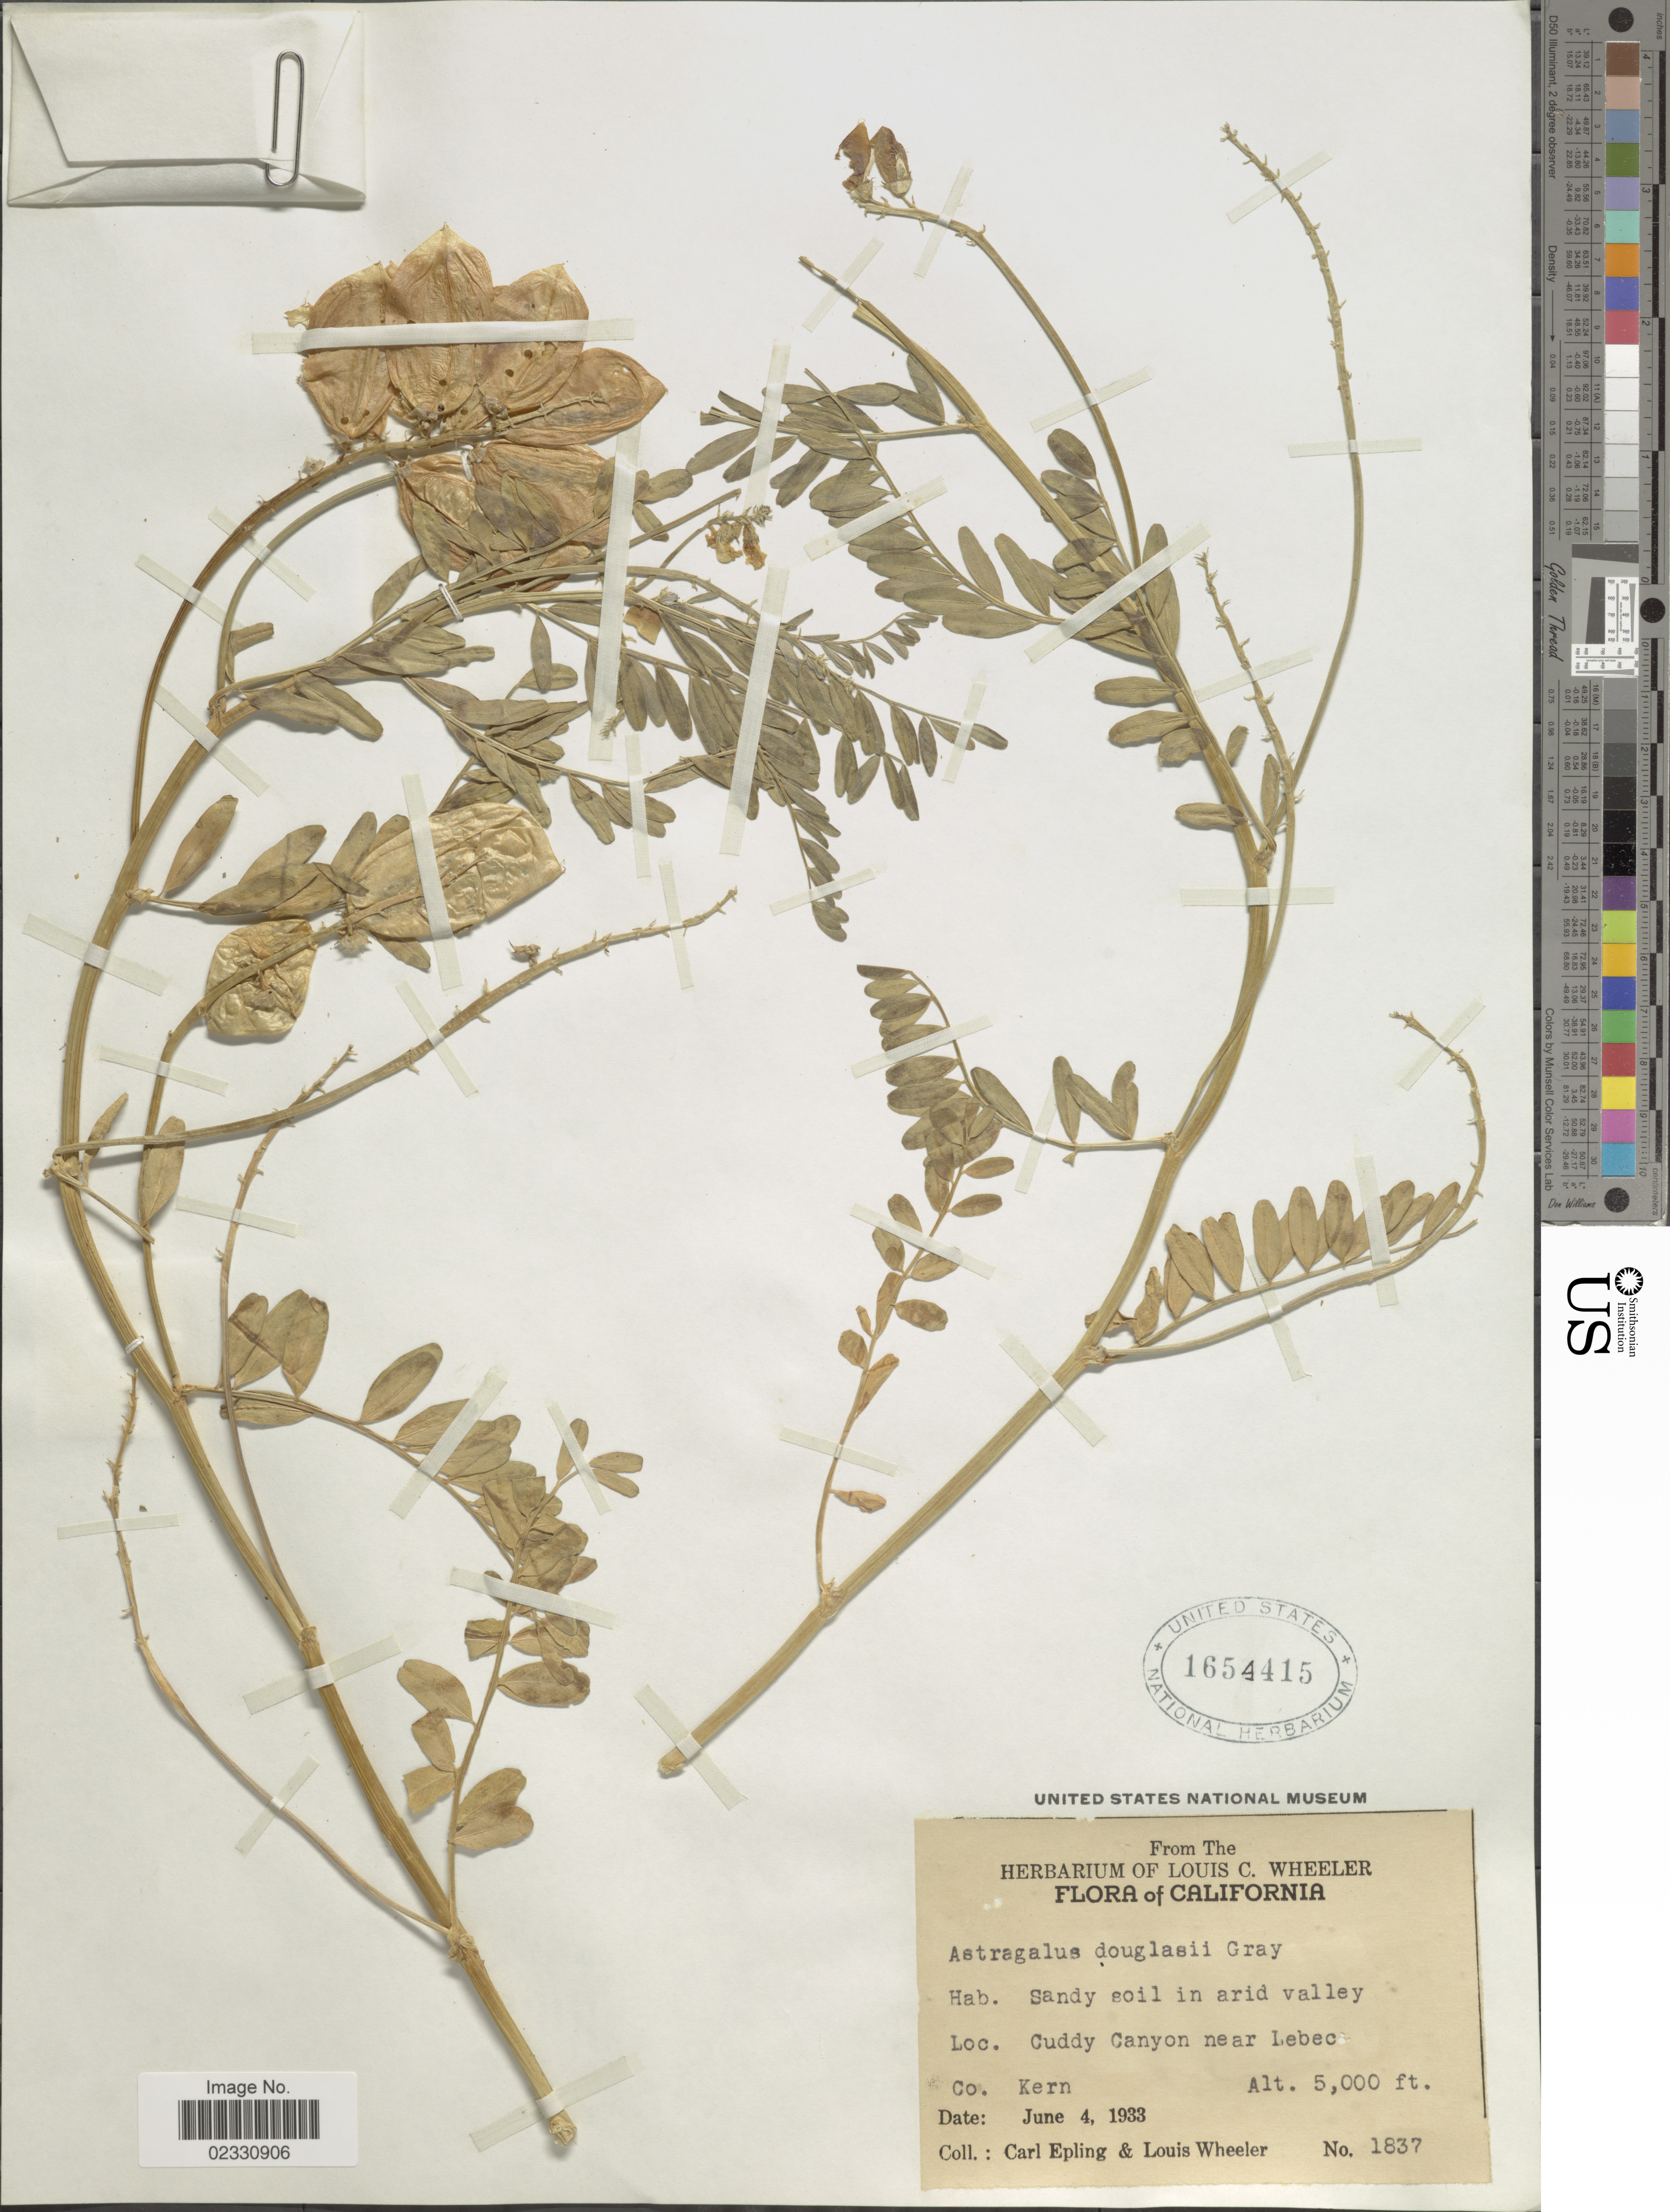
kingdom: Plantae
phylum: Tracheophyta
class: Magnoliopsida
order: Fabales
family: Fabaceae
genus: Astragalus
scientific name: Astragalus douglasii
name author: (Torr. & A. Gray) A. Gray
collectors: C. C. Epling & L. C. Wheeler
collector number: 1837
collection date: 1933-06-04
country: United States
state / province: California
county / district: Kern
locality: Sandy soil in arid valley, Cuddy Canyon near Lebec Co Kern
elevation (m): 1524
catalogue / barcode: US 1654415